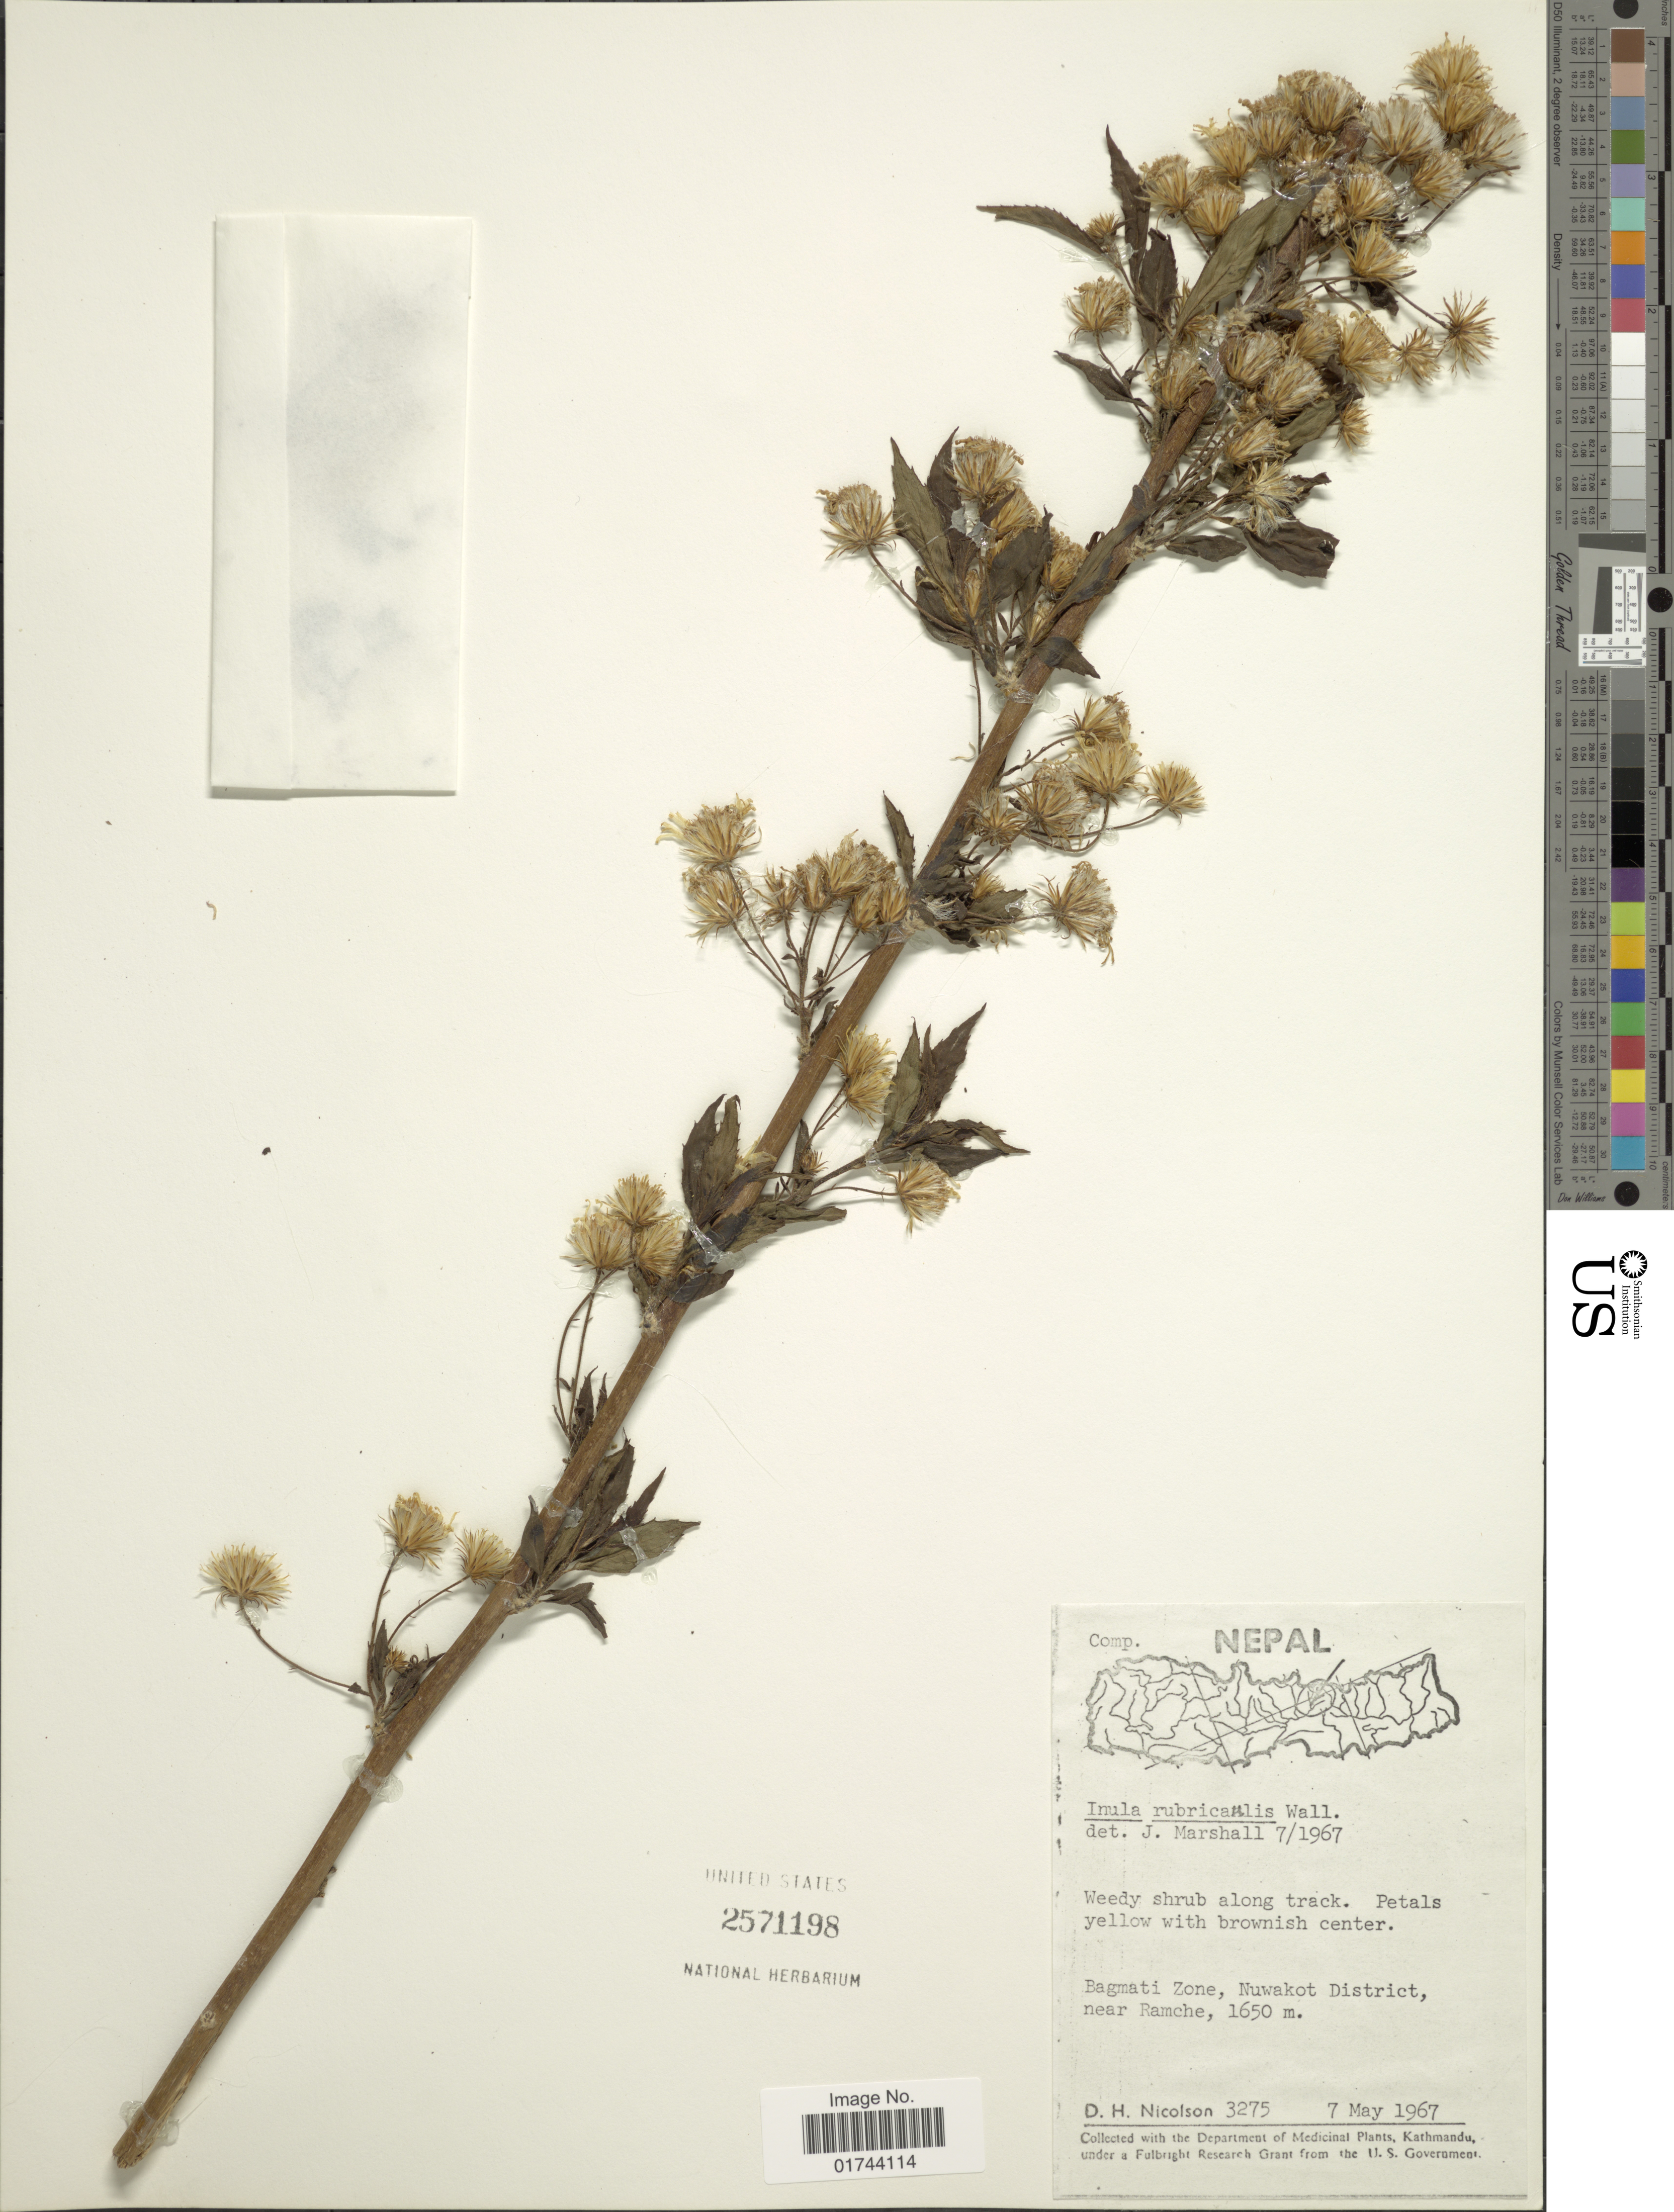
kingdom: Plantae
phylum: Tracheophyta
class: Magnoliopsida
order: Asterales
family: Asteraceae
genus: Inula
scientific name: Inula rubricaulis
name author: Benth. & Hook. f.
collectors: D. H. Nicolson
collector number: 3275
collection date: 1967-05-07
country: Nepal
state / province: Bagmati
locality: Nuwakot District, near Ramche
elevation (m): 1650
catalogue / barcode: US 2571198